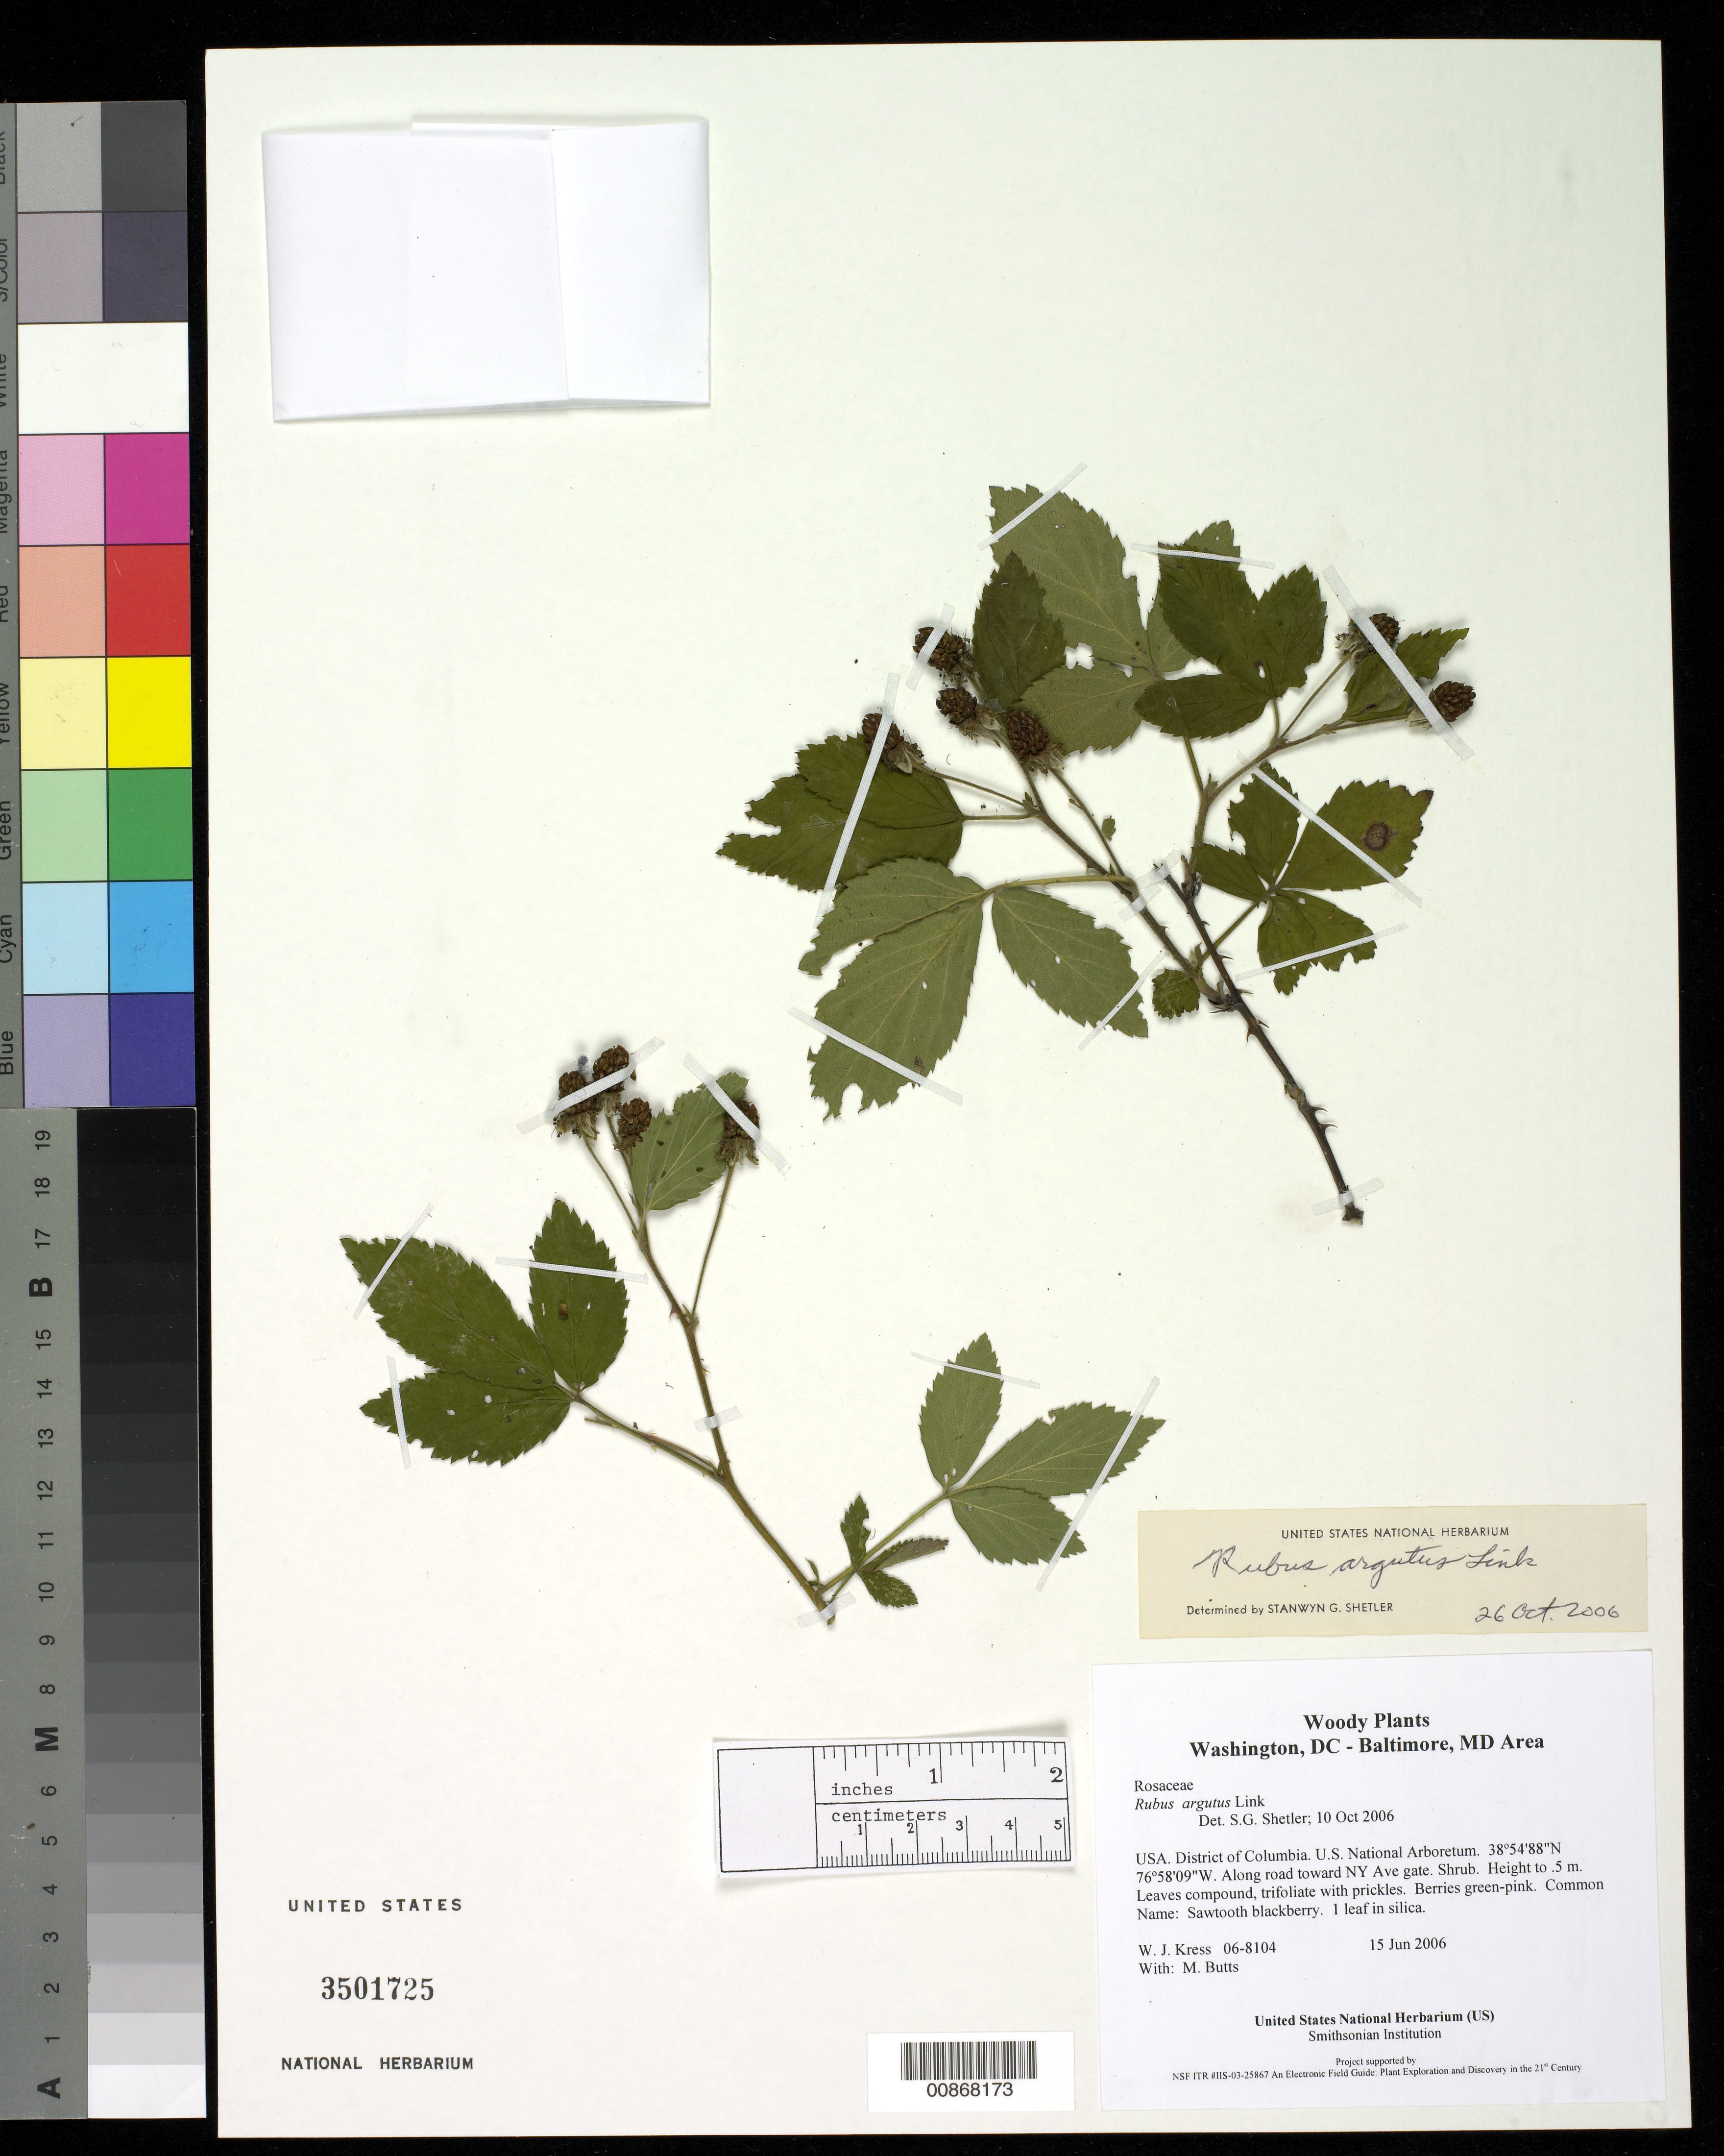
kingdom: Plantae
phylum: Tracheophyta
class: Magnoliopsida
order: Rosales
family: Rosaceae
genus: Rubus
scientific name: Rubus argutus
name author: Link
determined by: Shetler, Stanwyn G., (US), NMNH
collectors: W. J. Kress & M. B. Butts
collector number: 06-8104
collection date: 2006-06-15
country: United States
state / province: District of Columbia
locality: U.S. National Arboretum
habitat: Along road toward NY Ave gate.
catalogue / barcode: US 3501725